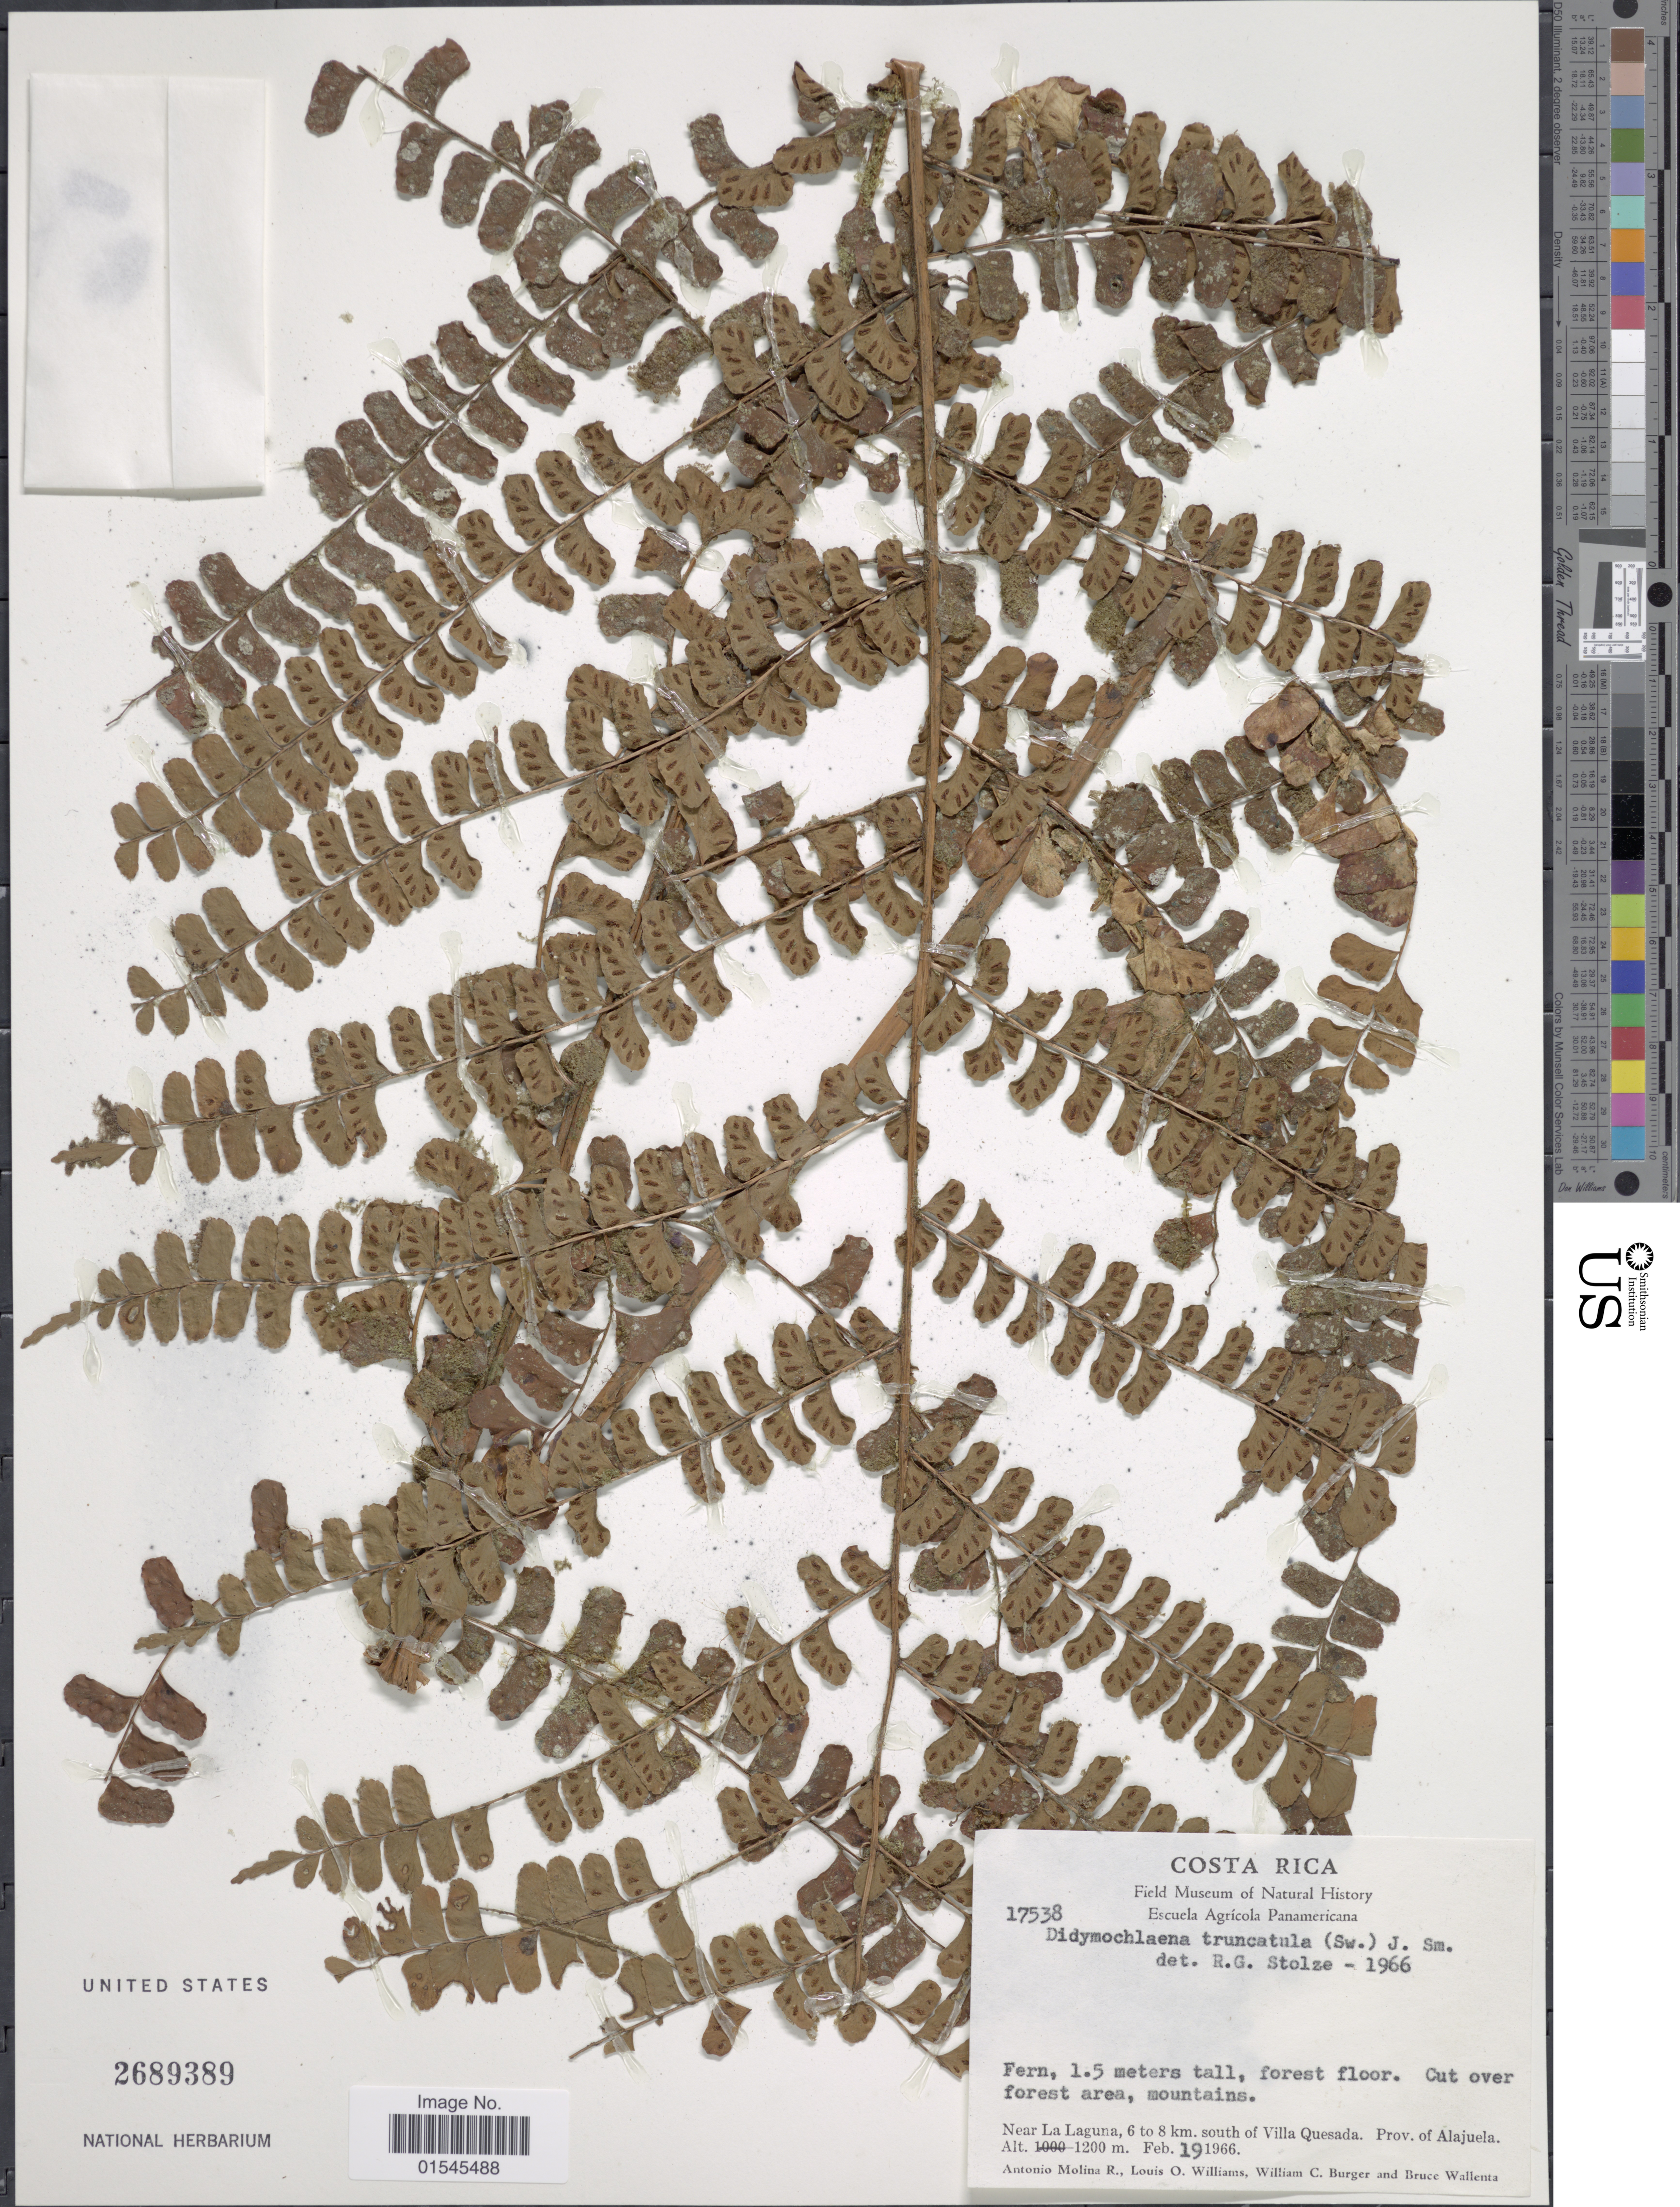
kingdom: Plantae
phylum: Tracheophyta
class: Polypodiopsida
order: Polypodiales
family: Didymochlaenaceae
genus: Didymochlaena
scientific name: Didymochlaena truncatula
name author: (Sw.) J. Sm.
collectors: A. R. Molina, L. O. Williams, W. Burger & B. Wallenta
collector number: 17538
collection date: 1966-02-19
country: Costa Rica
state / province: Alajuela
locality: Costa Rica. Near La laguna, 6 to 8 km. south of Villa Quesada, Prov. of Alajue;a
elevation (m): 1200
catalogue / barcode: US 2689389